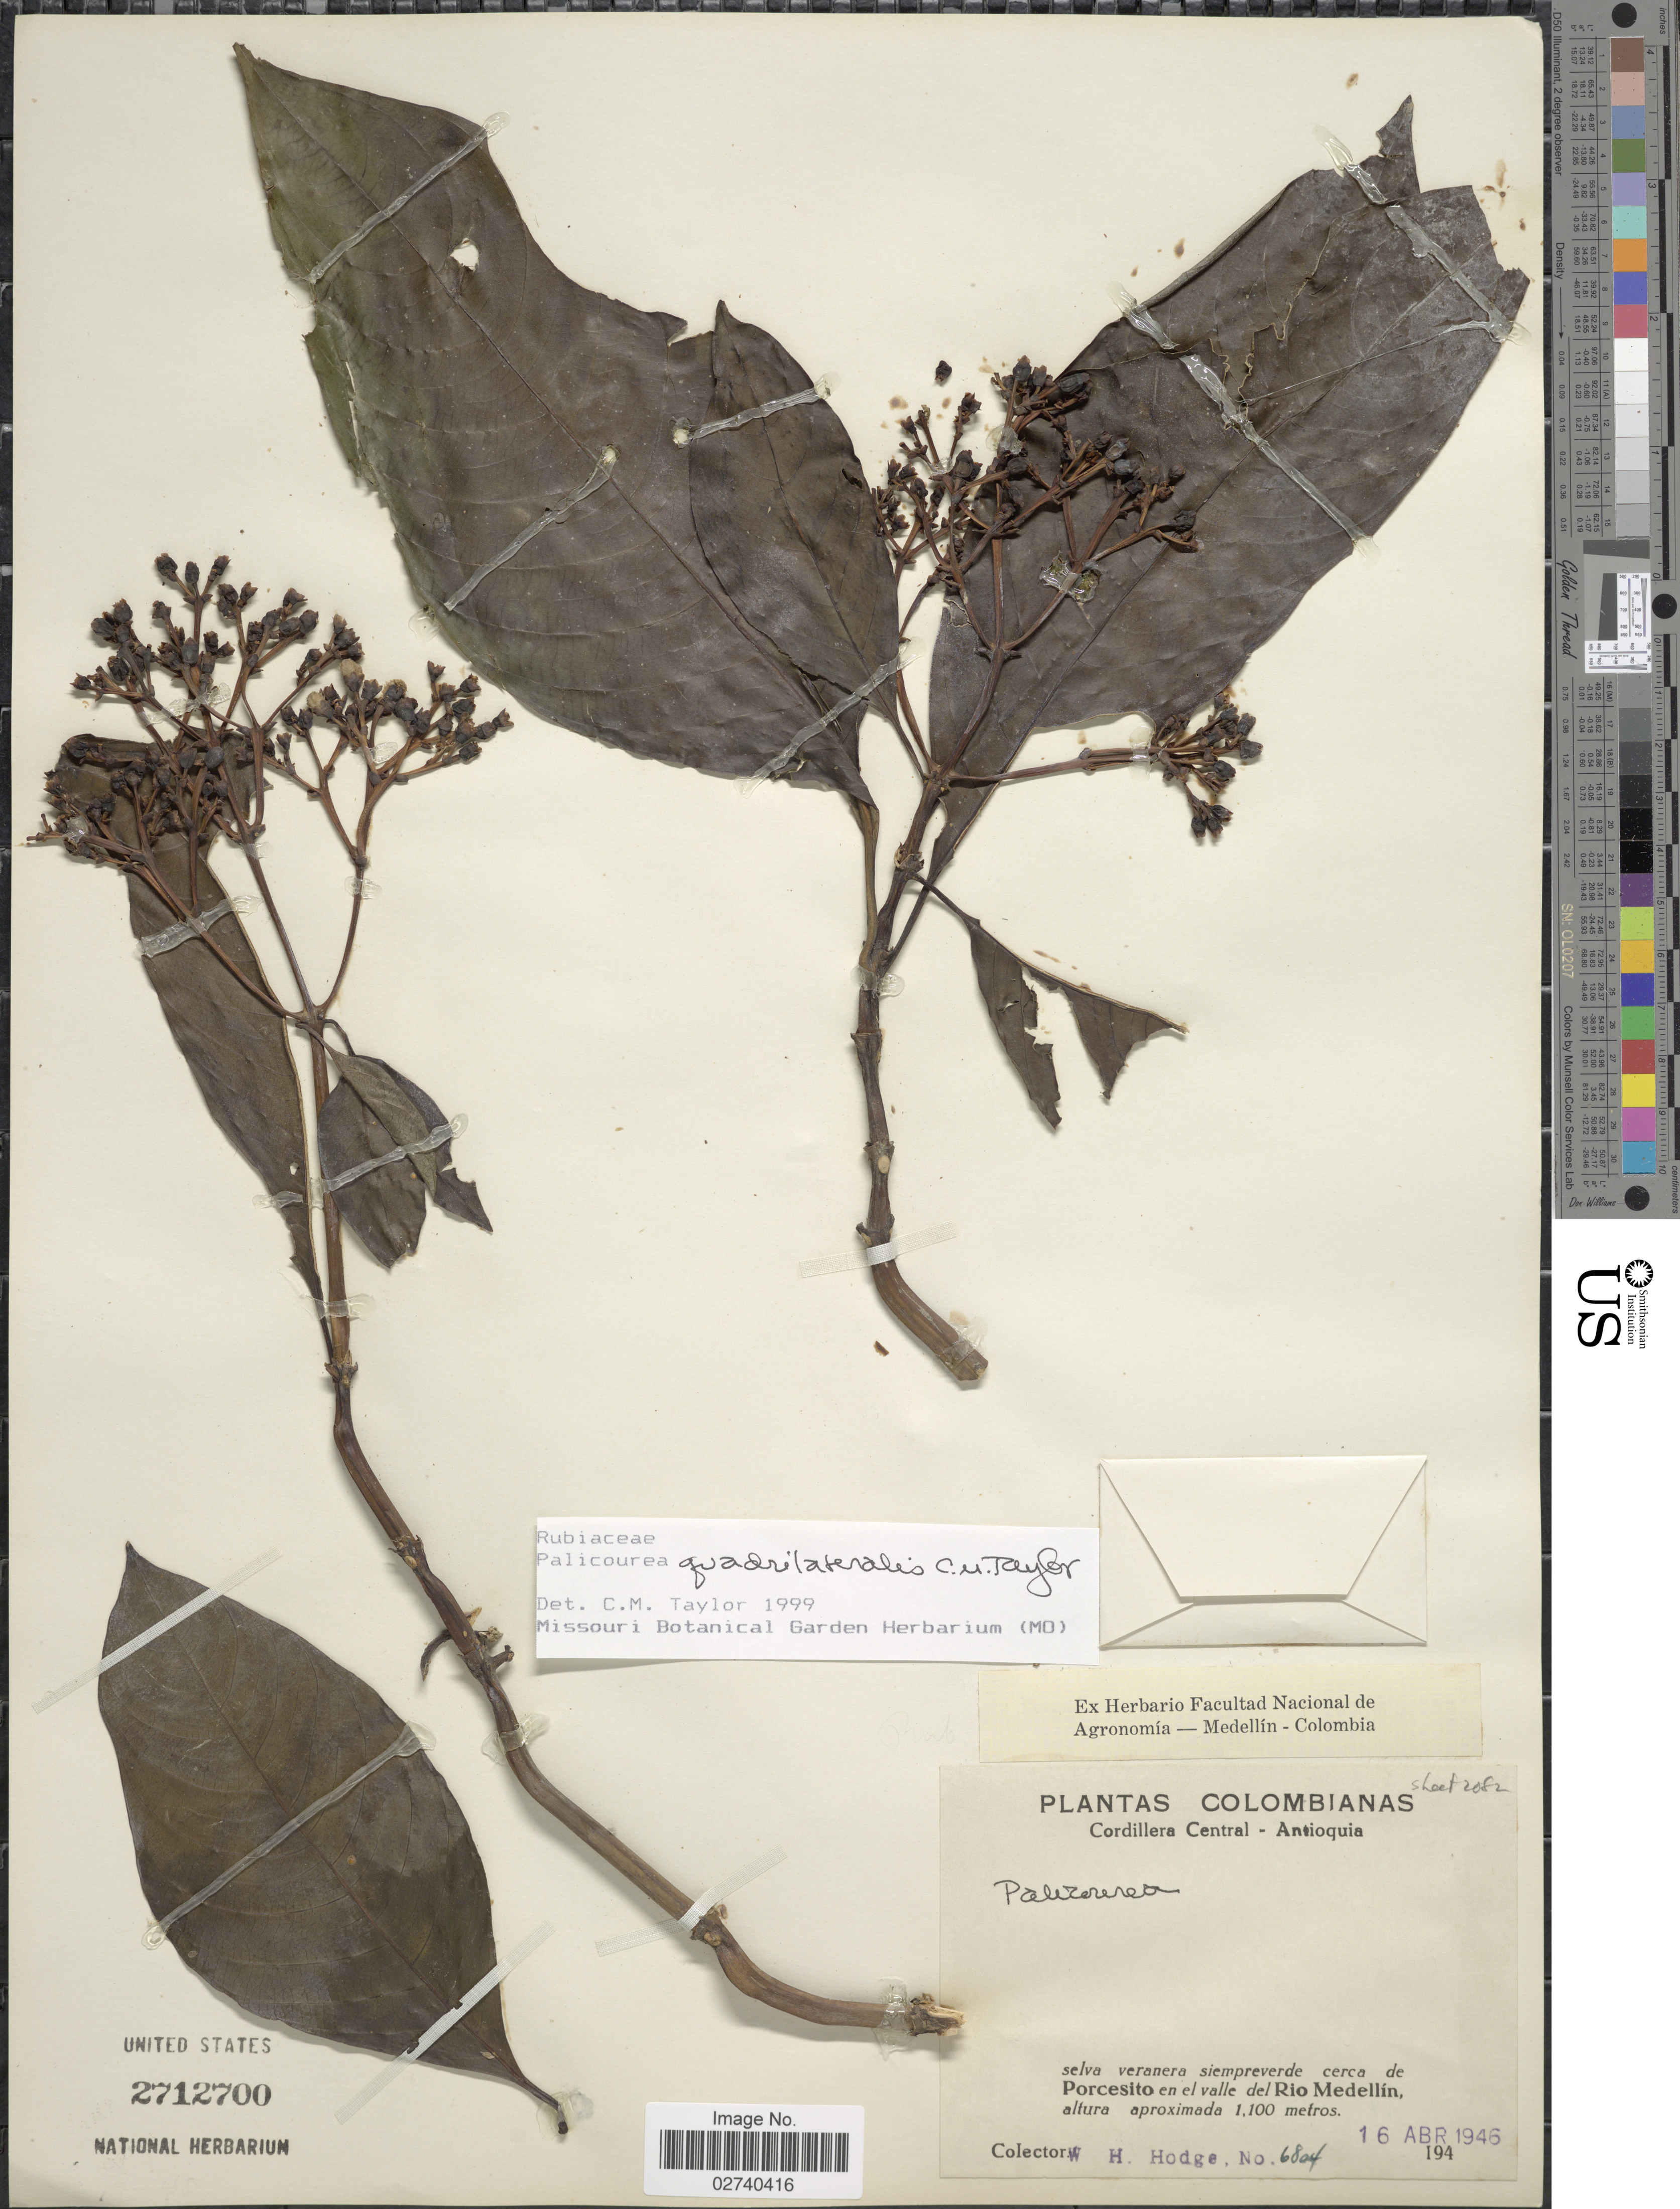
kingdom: Plantae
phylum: Tracheophyta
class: Magnoliopsida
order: Gentianales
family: Rubiaceae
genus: Palicourea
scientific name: Palicourea quadrilateralis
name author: C.M. Taylor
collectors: W. Hodge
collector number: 6804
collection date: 1946-04-16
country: Colombia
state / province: Antioquia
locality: Cordillera Central. Selva veranera siempreverde cerca de Porcesito en el valle del Rio Medellin.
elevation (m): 1100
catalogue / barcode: US 2712700